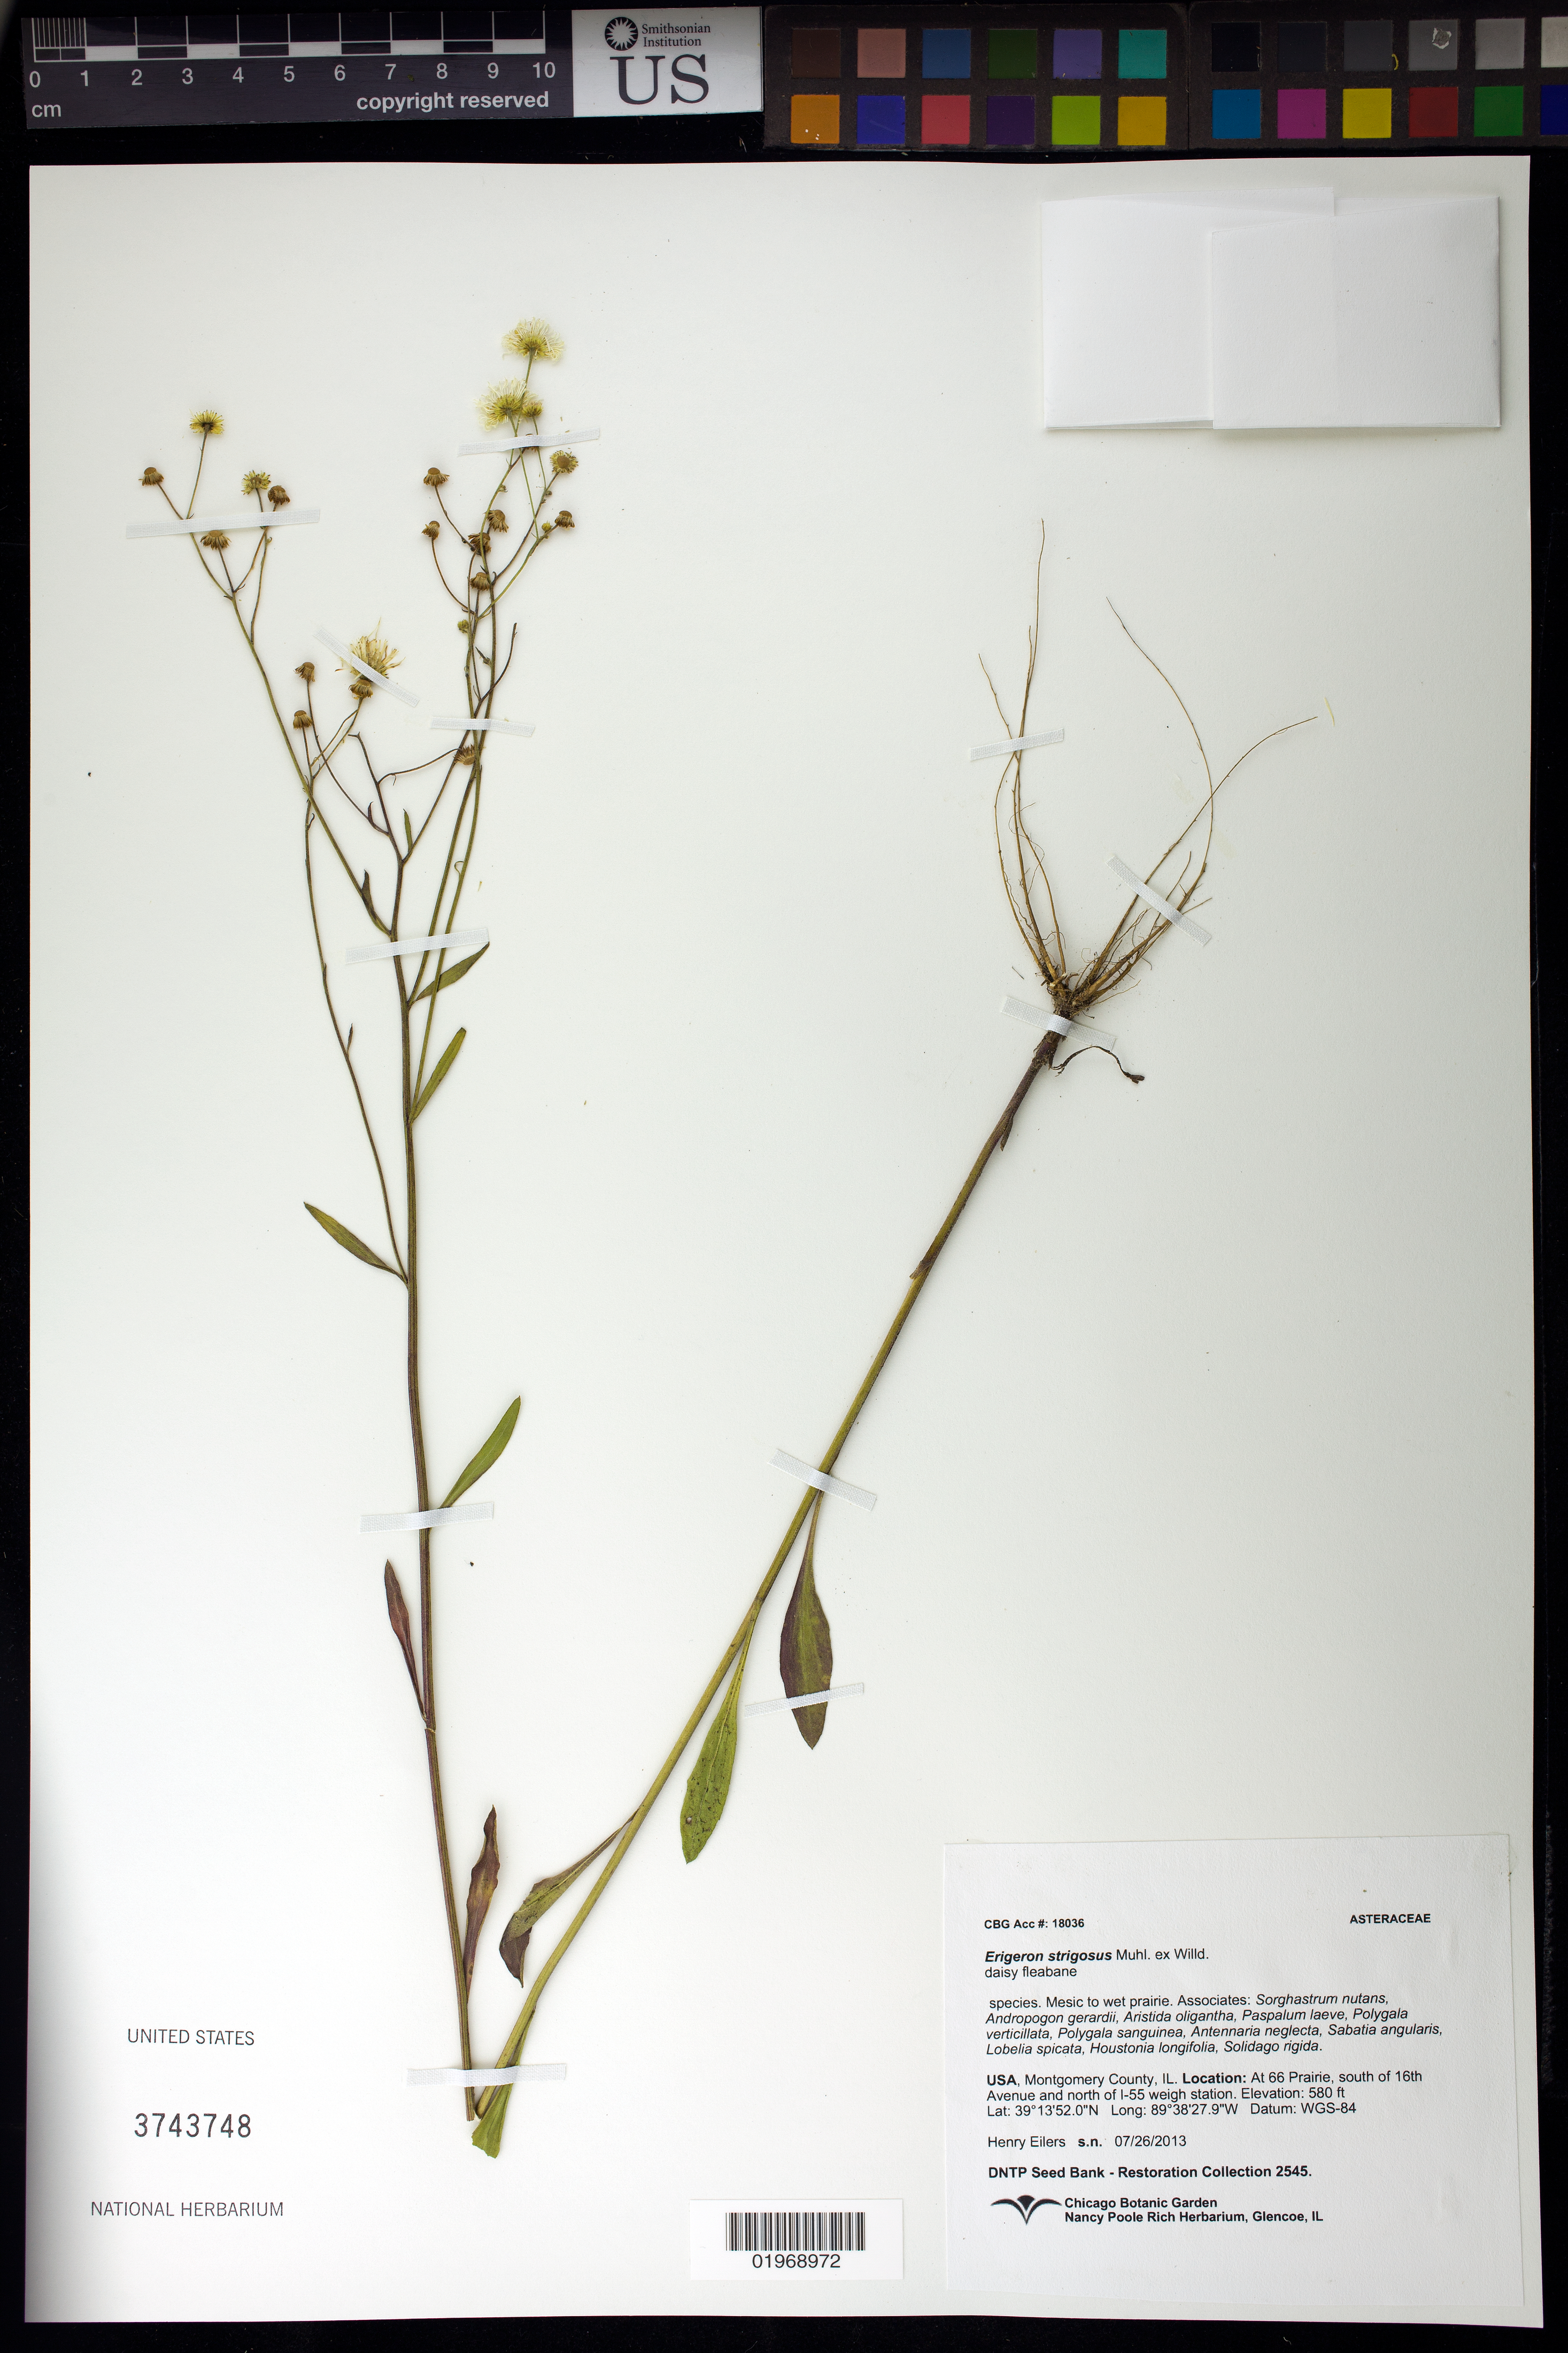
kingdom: Plantae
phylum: Tracheophyta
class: Magnoliopsida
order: Asterales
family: Asteraceae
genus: Erigeron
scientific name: Erigeron strigosus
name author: Muhl. ex Willd.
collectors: H. Eilers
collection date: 2013-07-26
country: United States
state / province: Illinois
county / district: Montgomery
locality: At 66 Prairie, S of 16 th Avenue and N of I-55 weigh station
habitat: Lakeside banks.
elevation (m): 177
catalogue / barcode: US 3743748